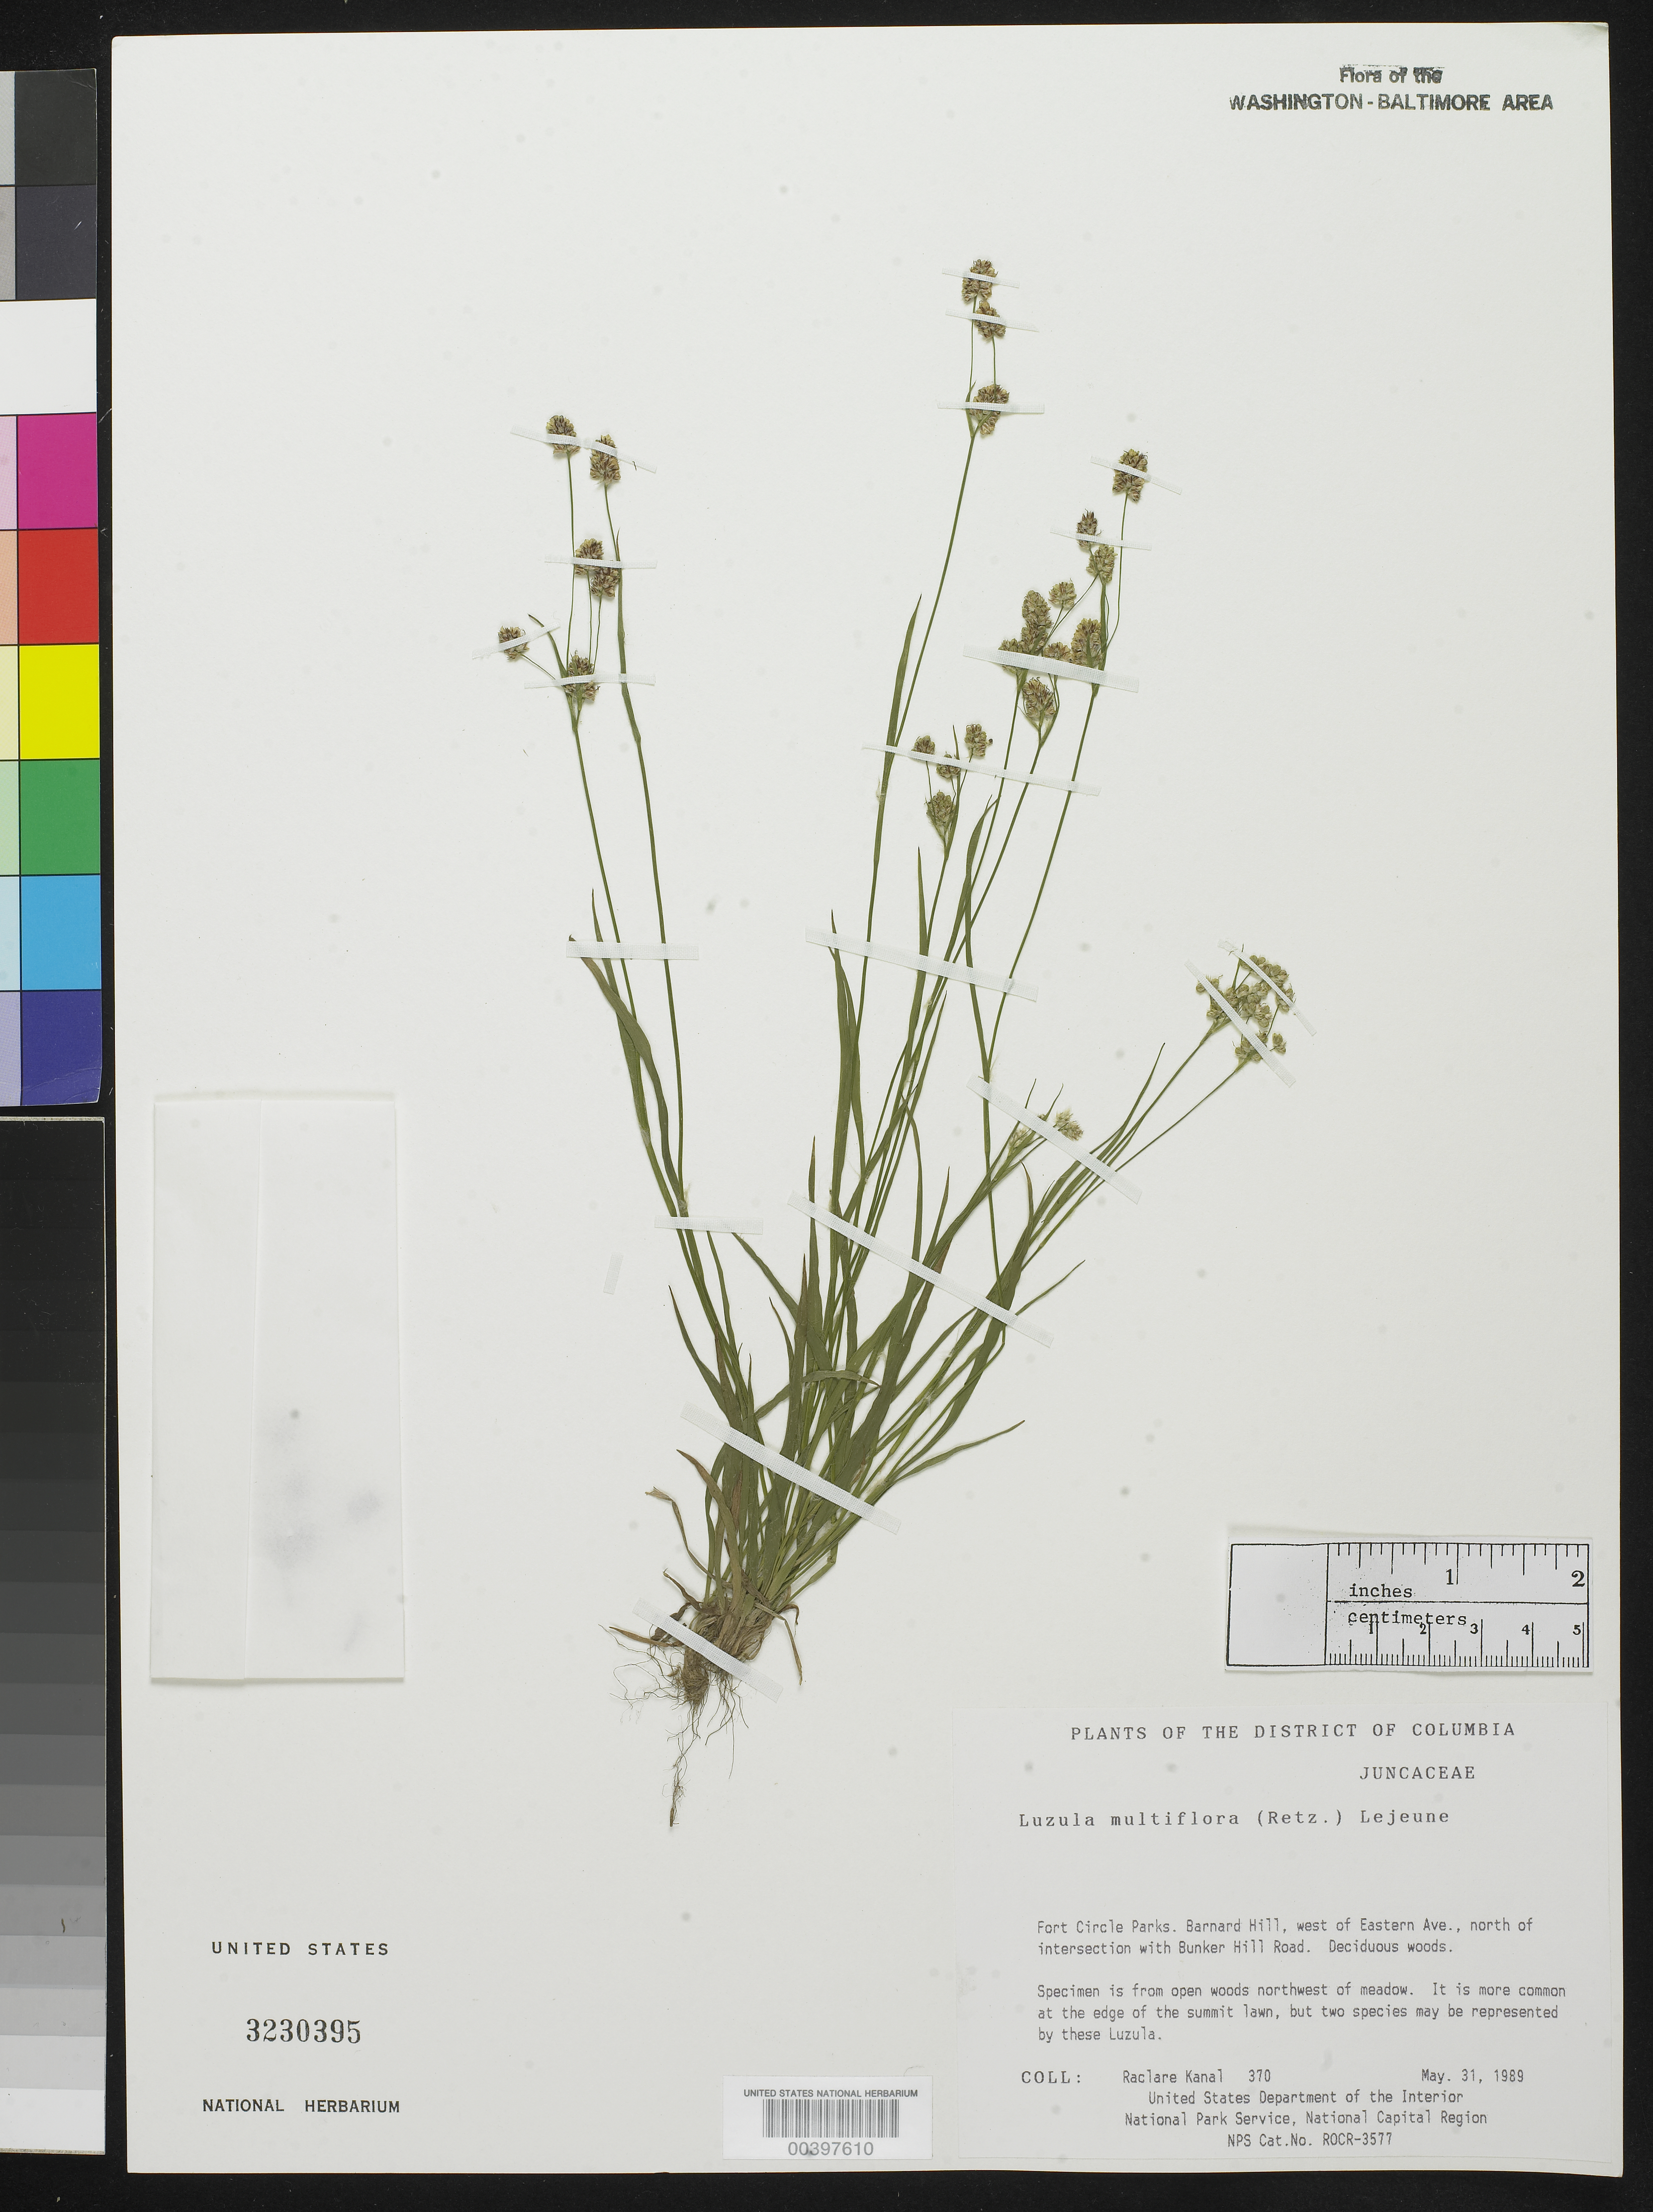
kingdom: Plantae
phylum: Tracheophyta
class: Liliopsida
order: Poales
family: Juncaceae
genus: Luzula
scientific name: Luzula multiflora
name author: (Ehrh.) Lej.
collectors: R. Kanal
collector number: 370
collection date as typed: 31 May 1989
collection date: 1989-05-31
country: United States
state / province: District of Columbia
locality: Fort Circle Parks, Barnard Hill, W of Eastern Ave Fort Circle Parks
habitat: Managed meadow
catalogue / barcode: US 3230395